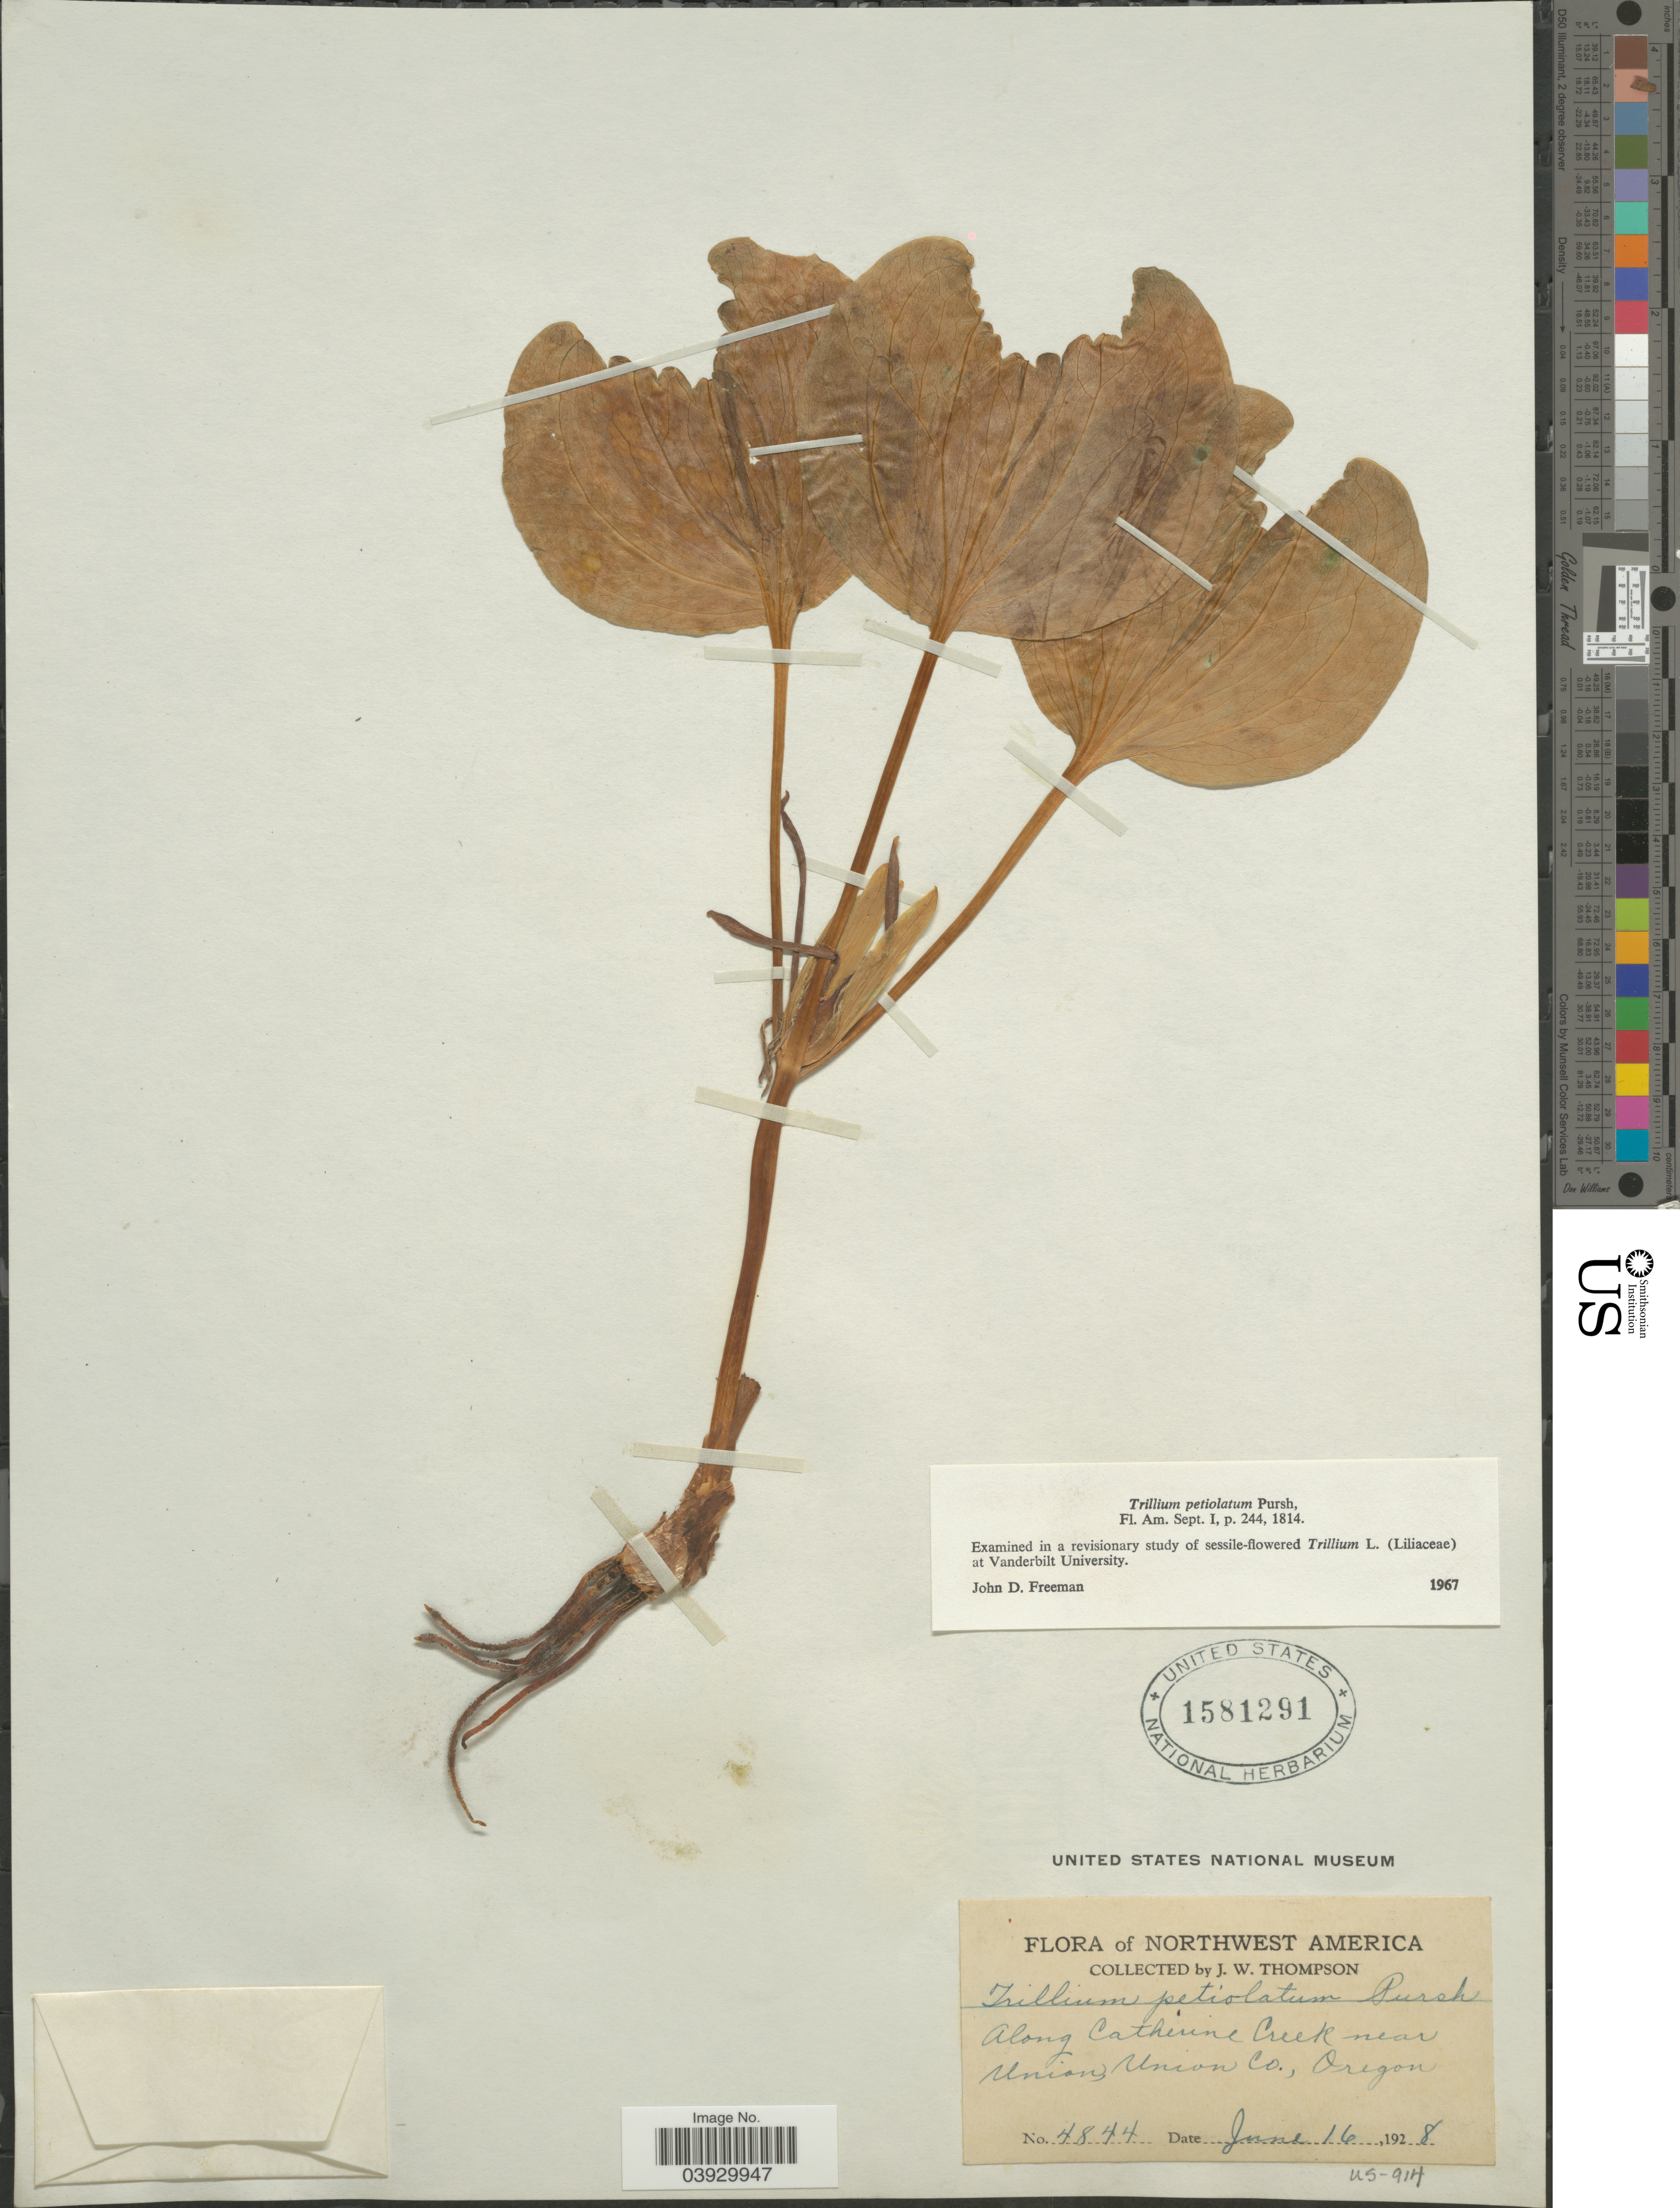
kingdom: Plantae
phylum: Tracheophyta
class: Liliopsida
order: Liliales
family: Melanthiaceae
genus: Trillium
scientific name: Trillium petiolatum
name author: Pursh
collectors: J. Thompson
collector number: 4844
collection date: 1928-06-16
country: United States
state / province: Oregon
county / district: Union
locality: Along Catherine Creek near Union, Union Co.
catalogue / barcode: US 1581291